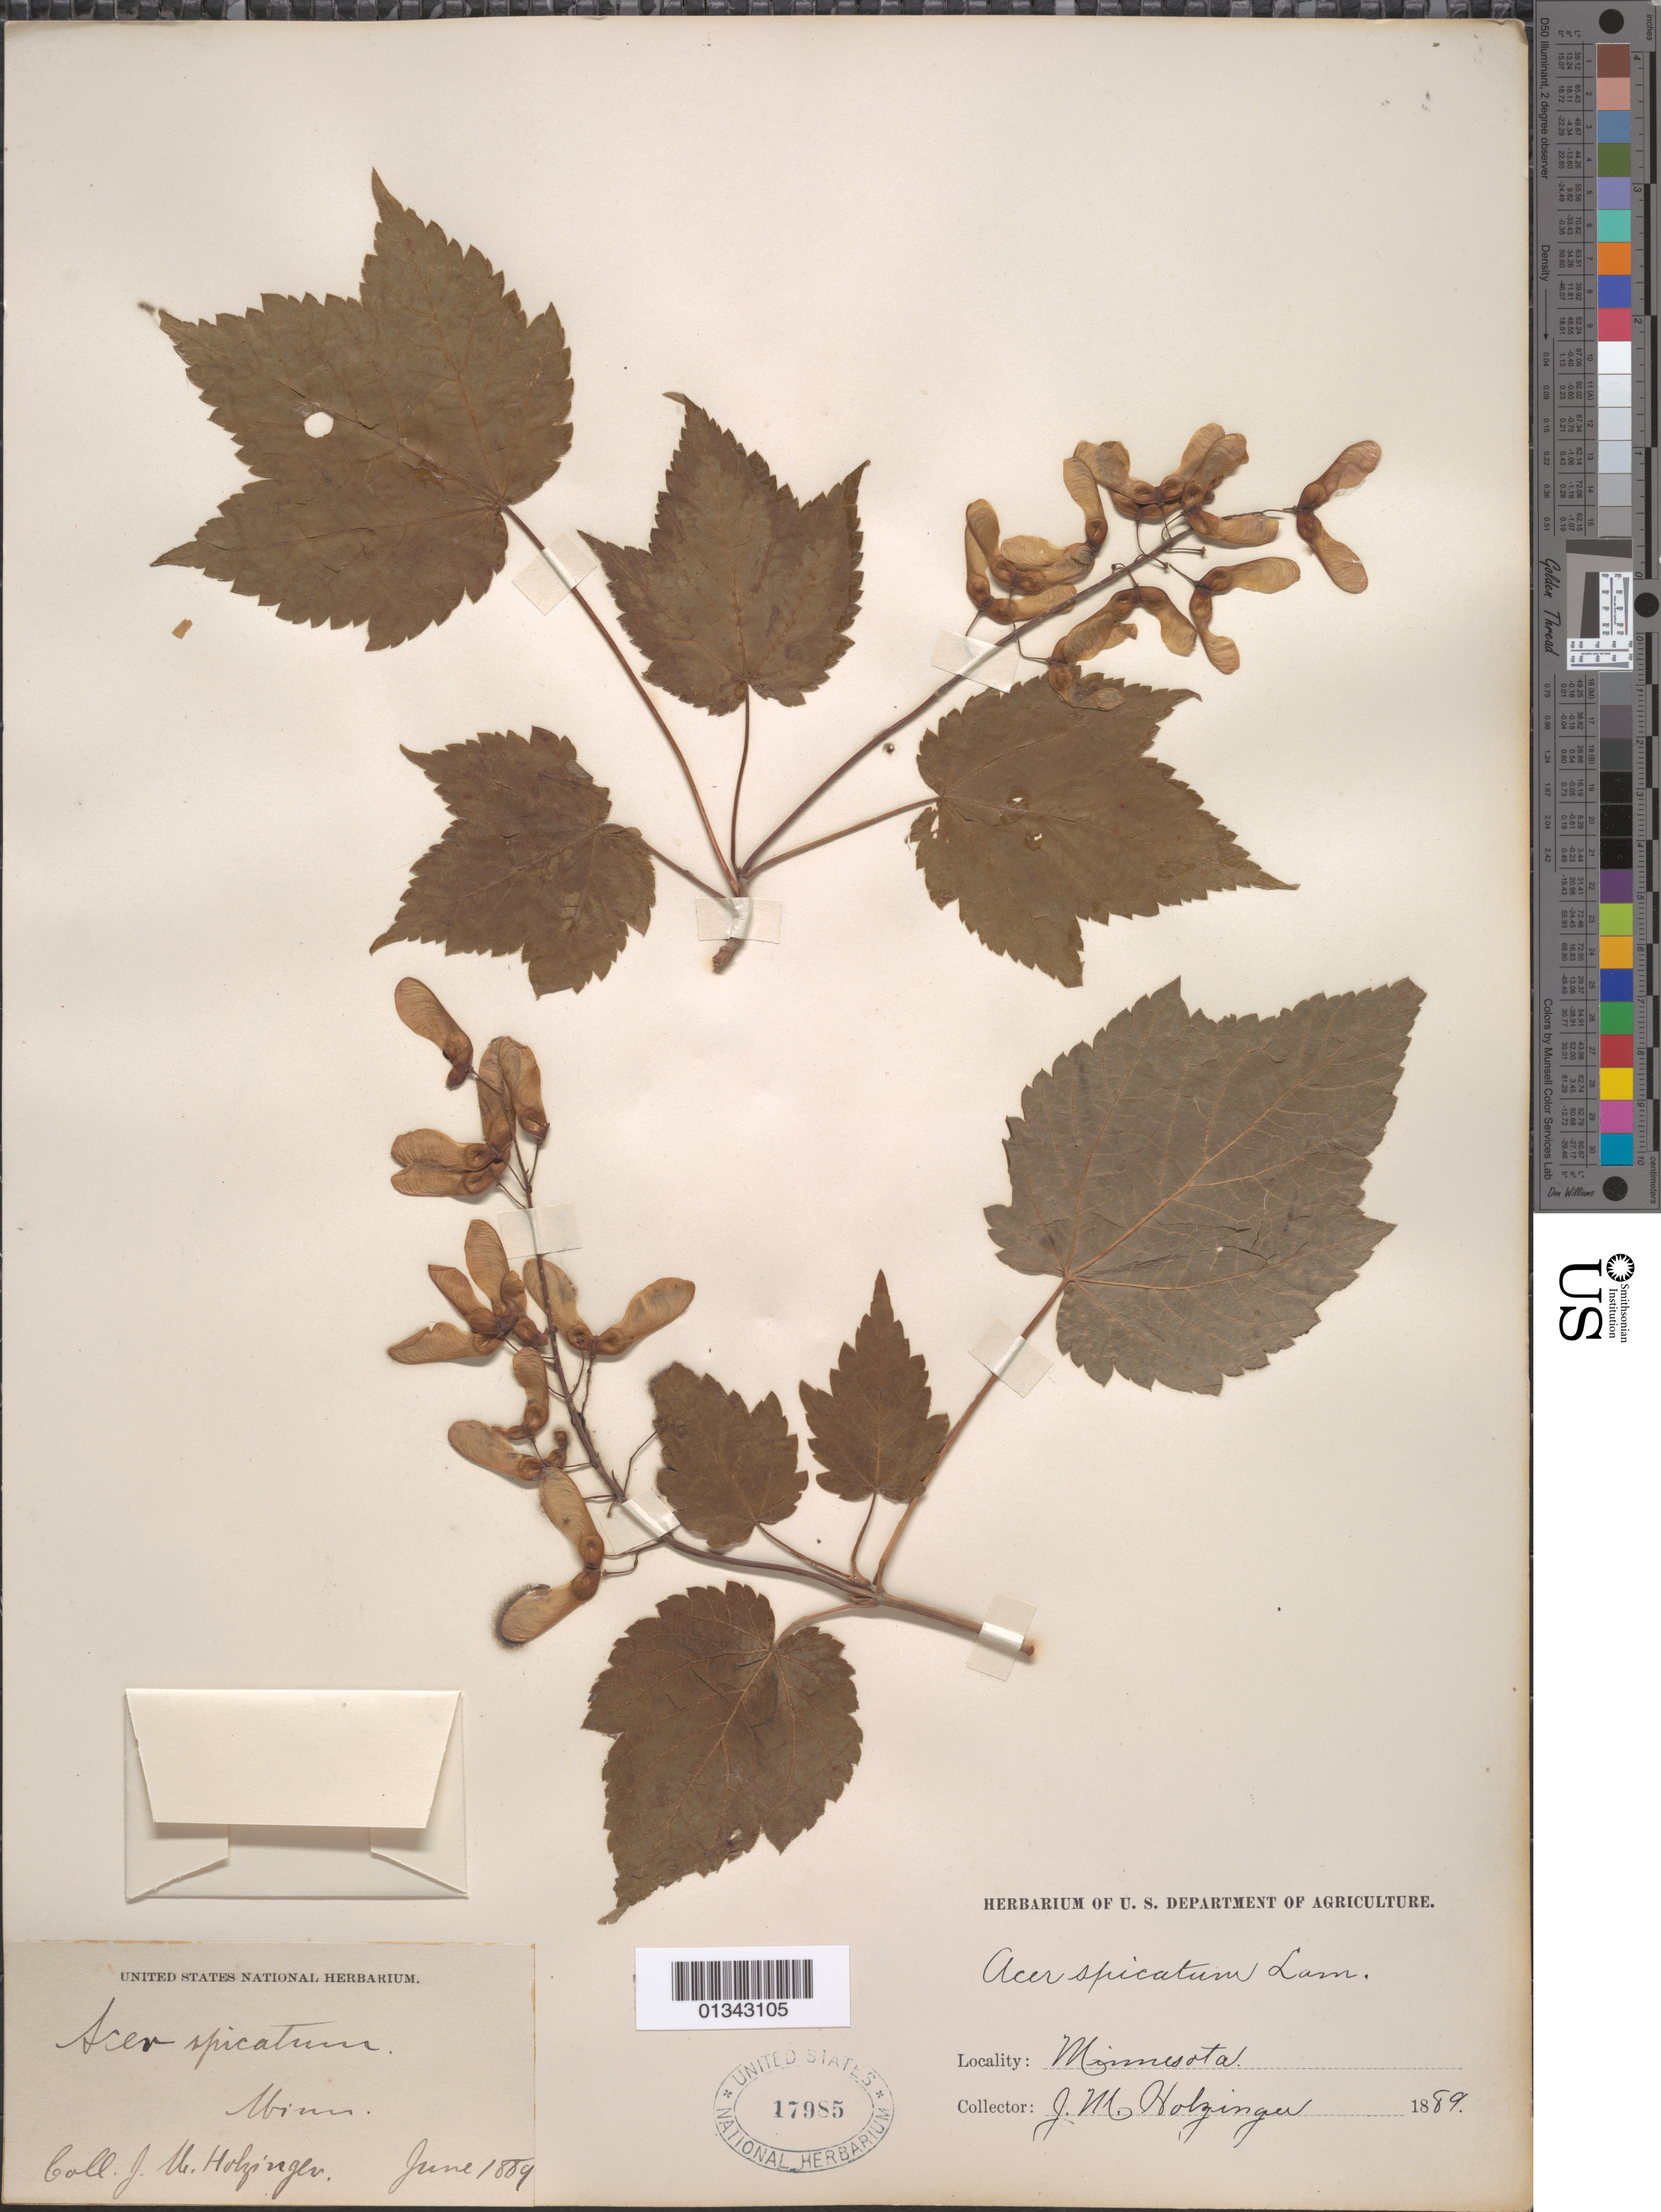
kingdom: Plantae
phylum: Tracheophyta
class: Magnoliopsida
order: Sapindales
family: Sapindaceae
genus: Acer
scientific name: Acer spicatum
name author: Lam.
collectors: J. M. Holzinger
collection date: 1889-06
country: United States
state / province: Minnesota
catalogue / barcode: US 17985